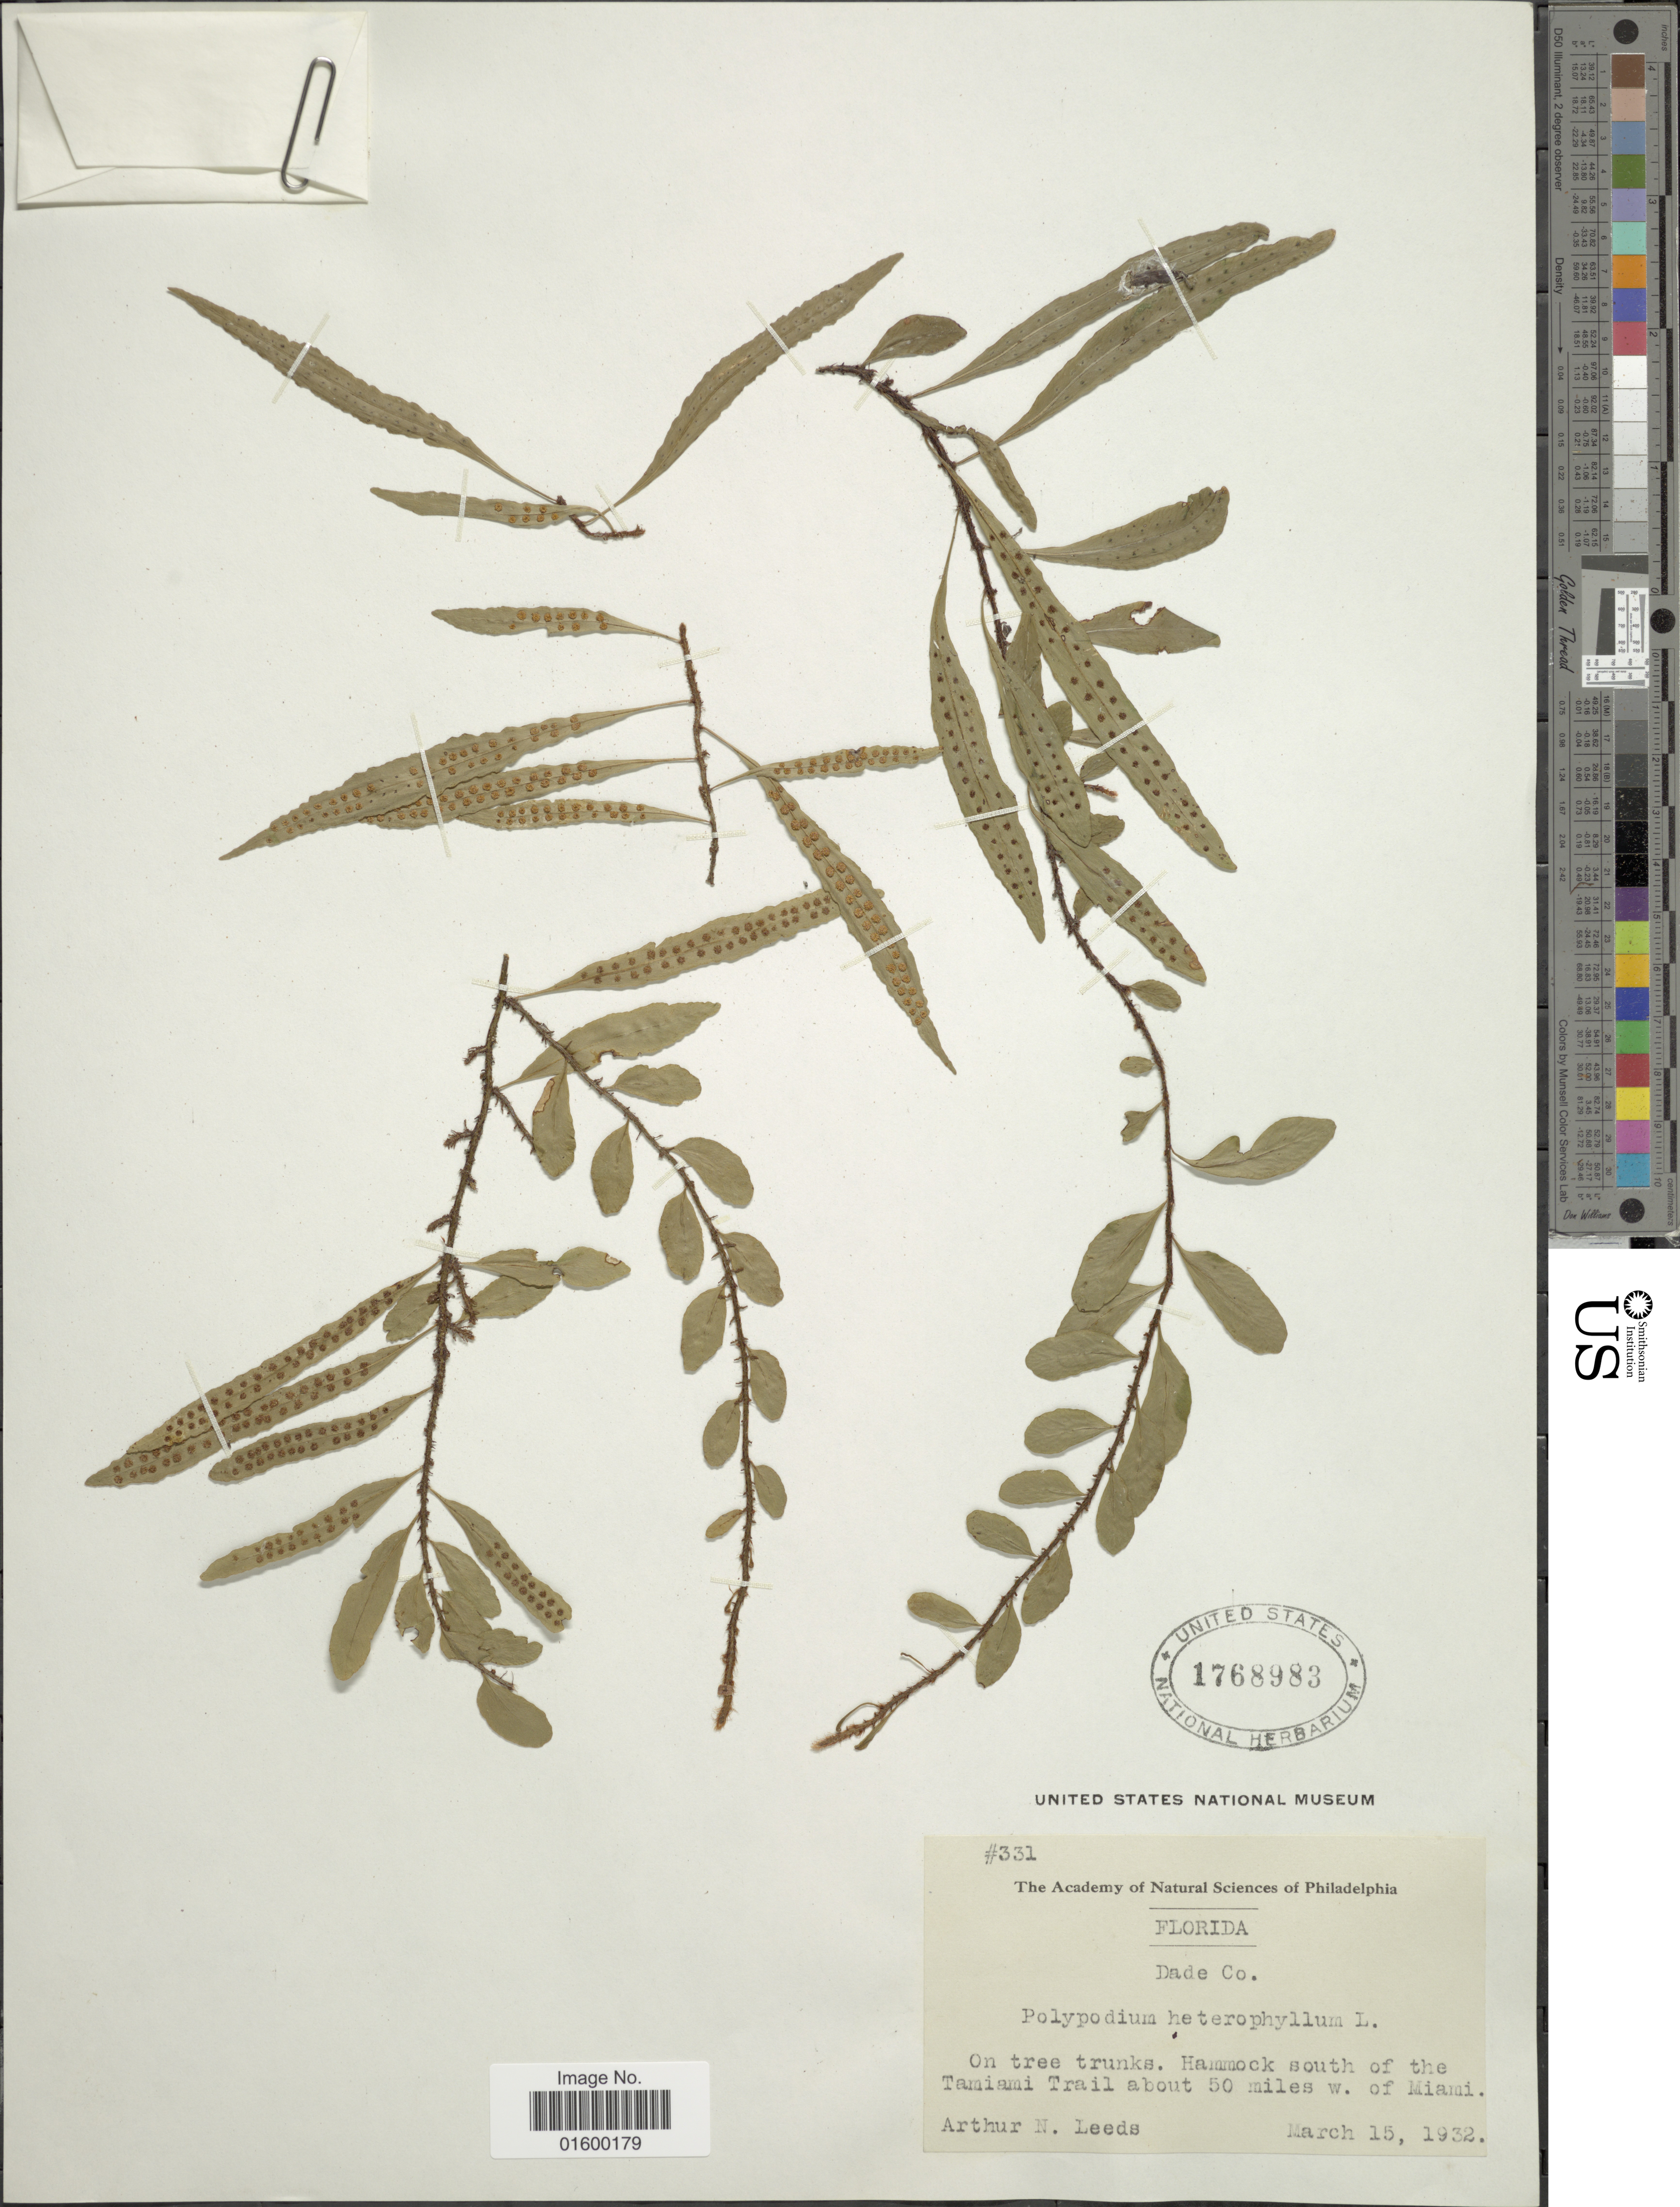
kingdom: Plantae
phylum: Tracheophyta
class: Polypodiopsida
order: Polypodiales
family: Polypodiaceae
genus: Microgramma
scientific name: Microgramma heterophylla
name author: (L.) Wherry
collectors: A. N. Leeds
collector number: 331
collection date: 1932-03-15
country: United States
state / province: Florida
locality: Dade Co., Hammcok south of the Tamiami Trail about 50 miles W . of Miami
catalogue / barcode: US 1768983